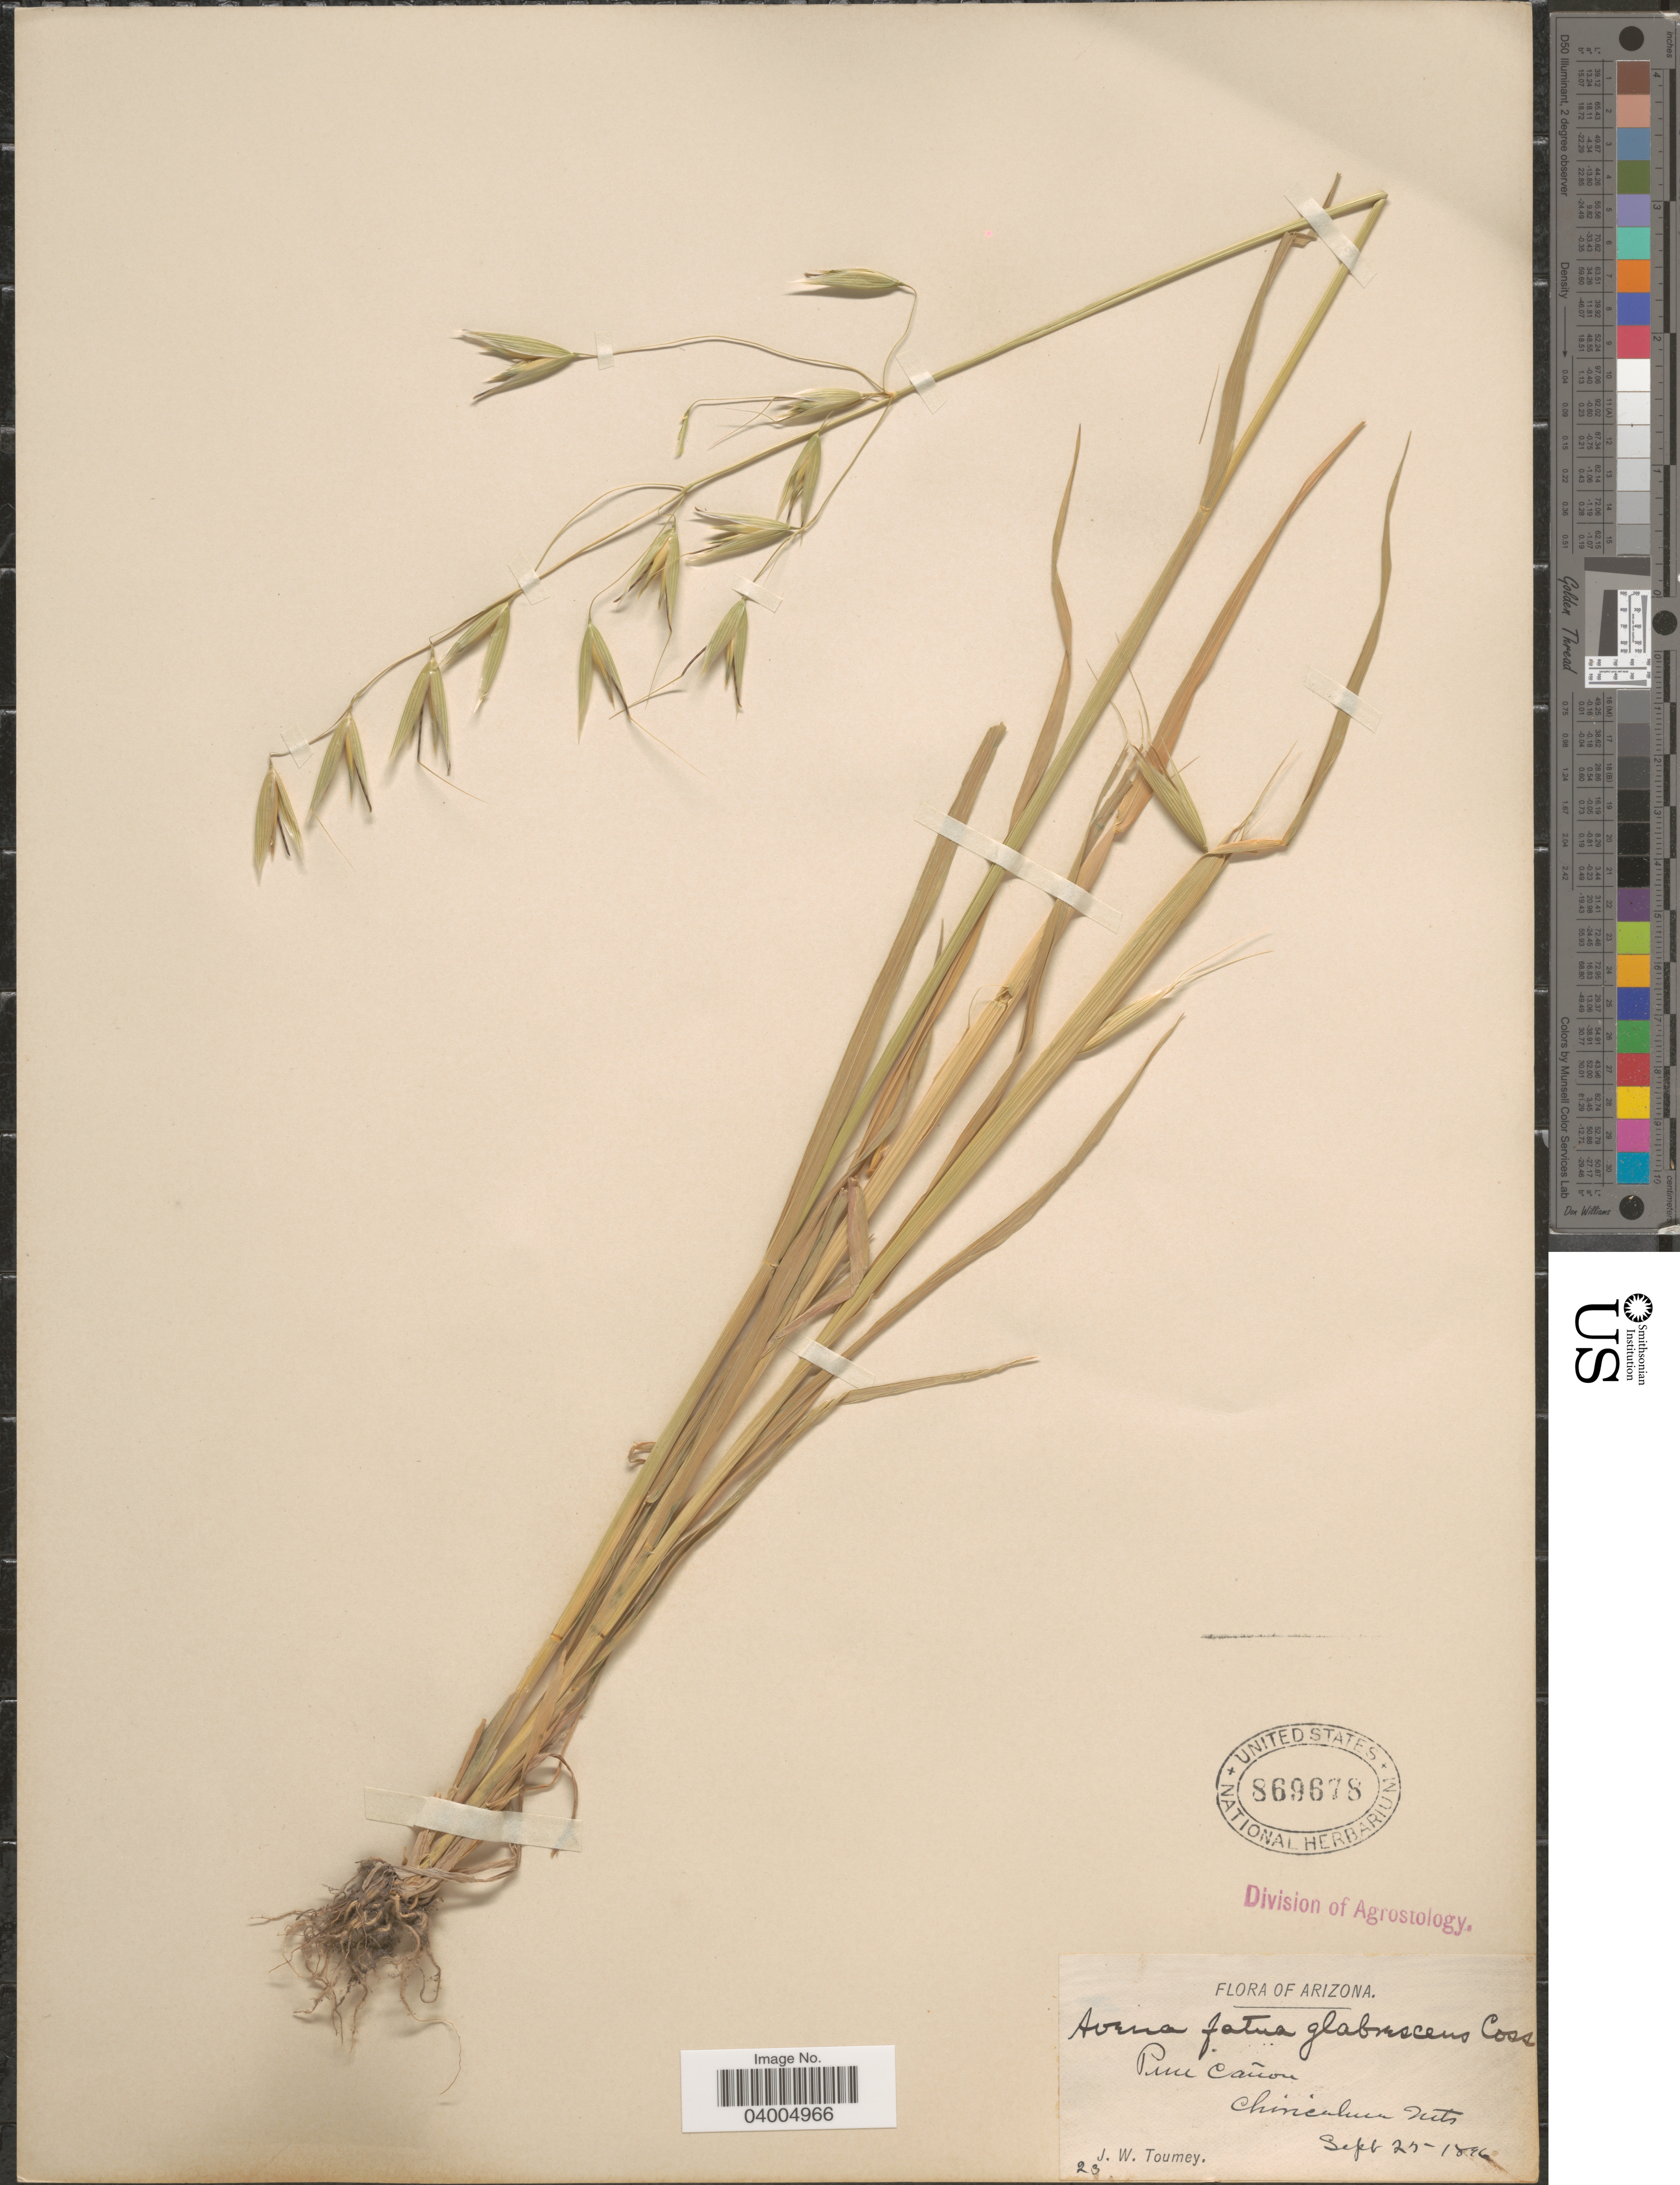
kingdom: Plantae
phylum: Tracheophyta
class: Liliopsida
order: Poales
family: Poaceae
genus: Avena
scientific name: Avena fatua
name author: L.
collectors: J. W. Toumey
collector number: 23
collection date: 1896-09-25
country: United States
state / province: Arizona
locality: Pine Cañon. Chiricahua Mts.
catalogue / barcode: US 869678